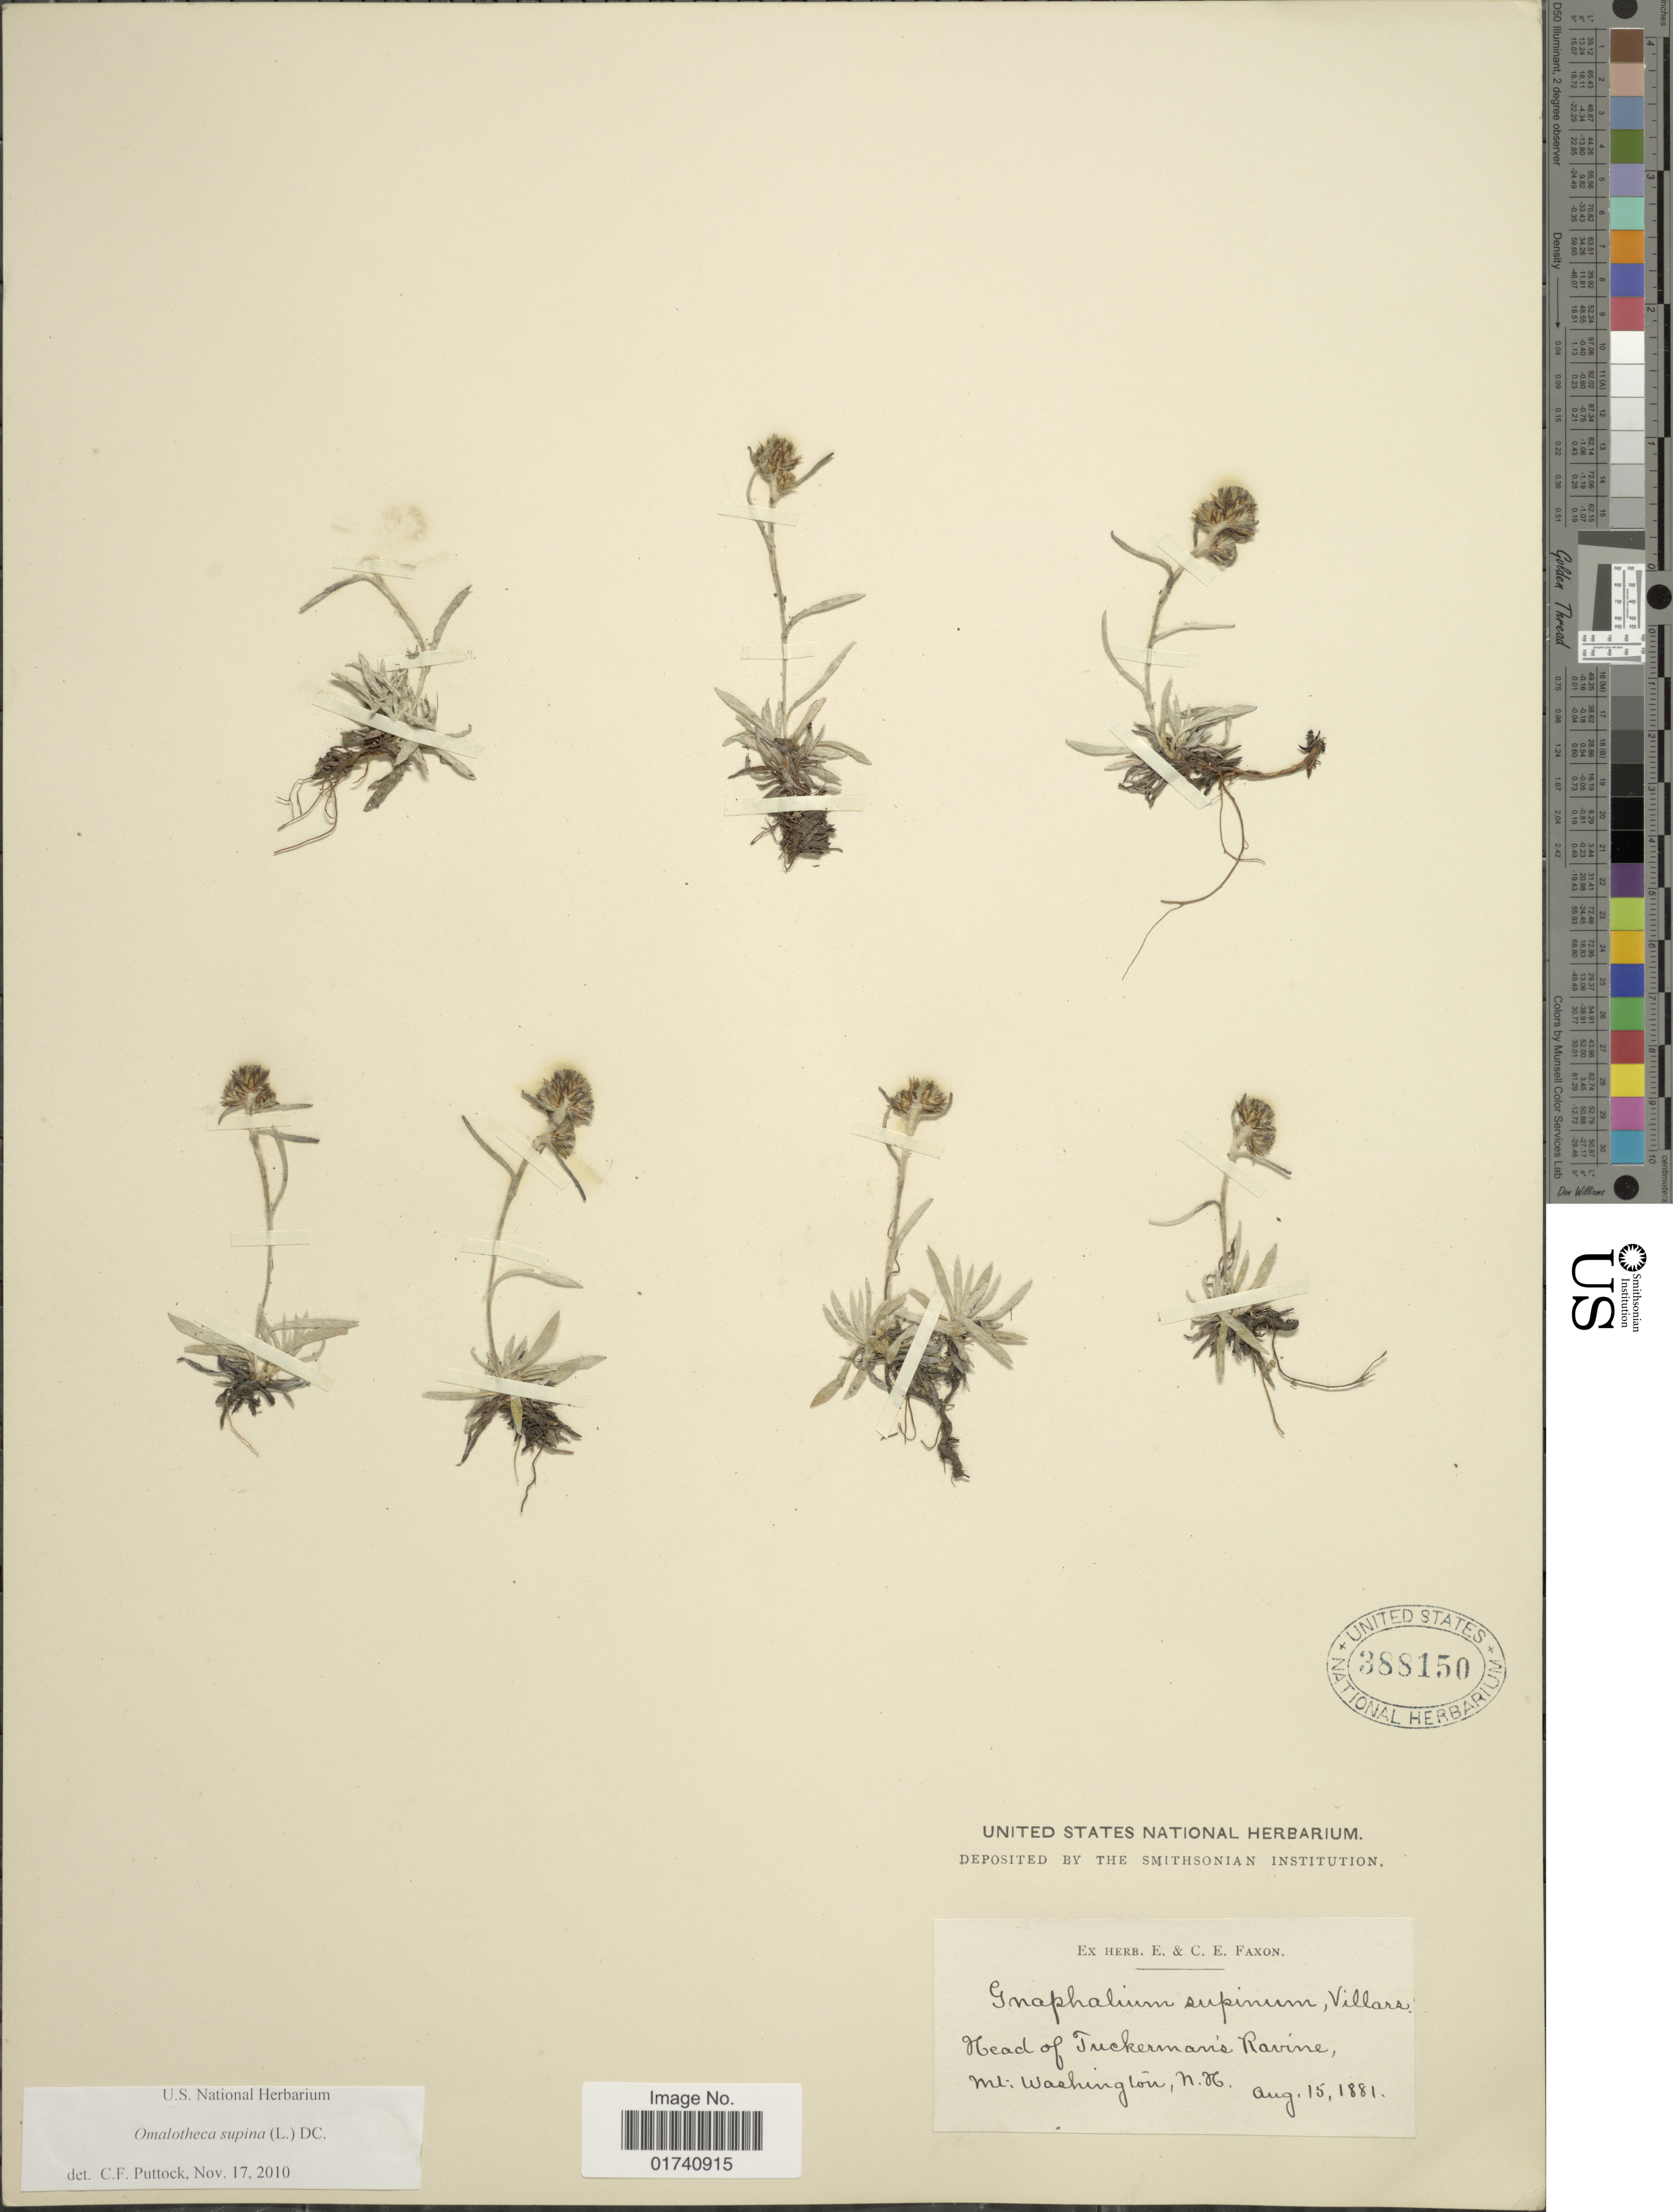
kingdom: Plantae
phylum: Tracheophyta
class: Magnoliopsida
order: Asterales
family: Asteraceae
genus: Omalotheca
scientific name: Omalotheca supina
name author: (L.) DC.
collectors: ex herb. E. & C.E. Faxon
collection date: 1881-08-15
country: United States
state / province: New Hampshire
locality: Mt. Washington, N.H.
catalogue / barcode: US 388150